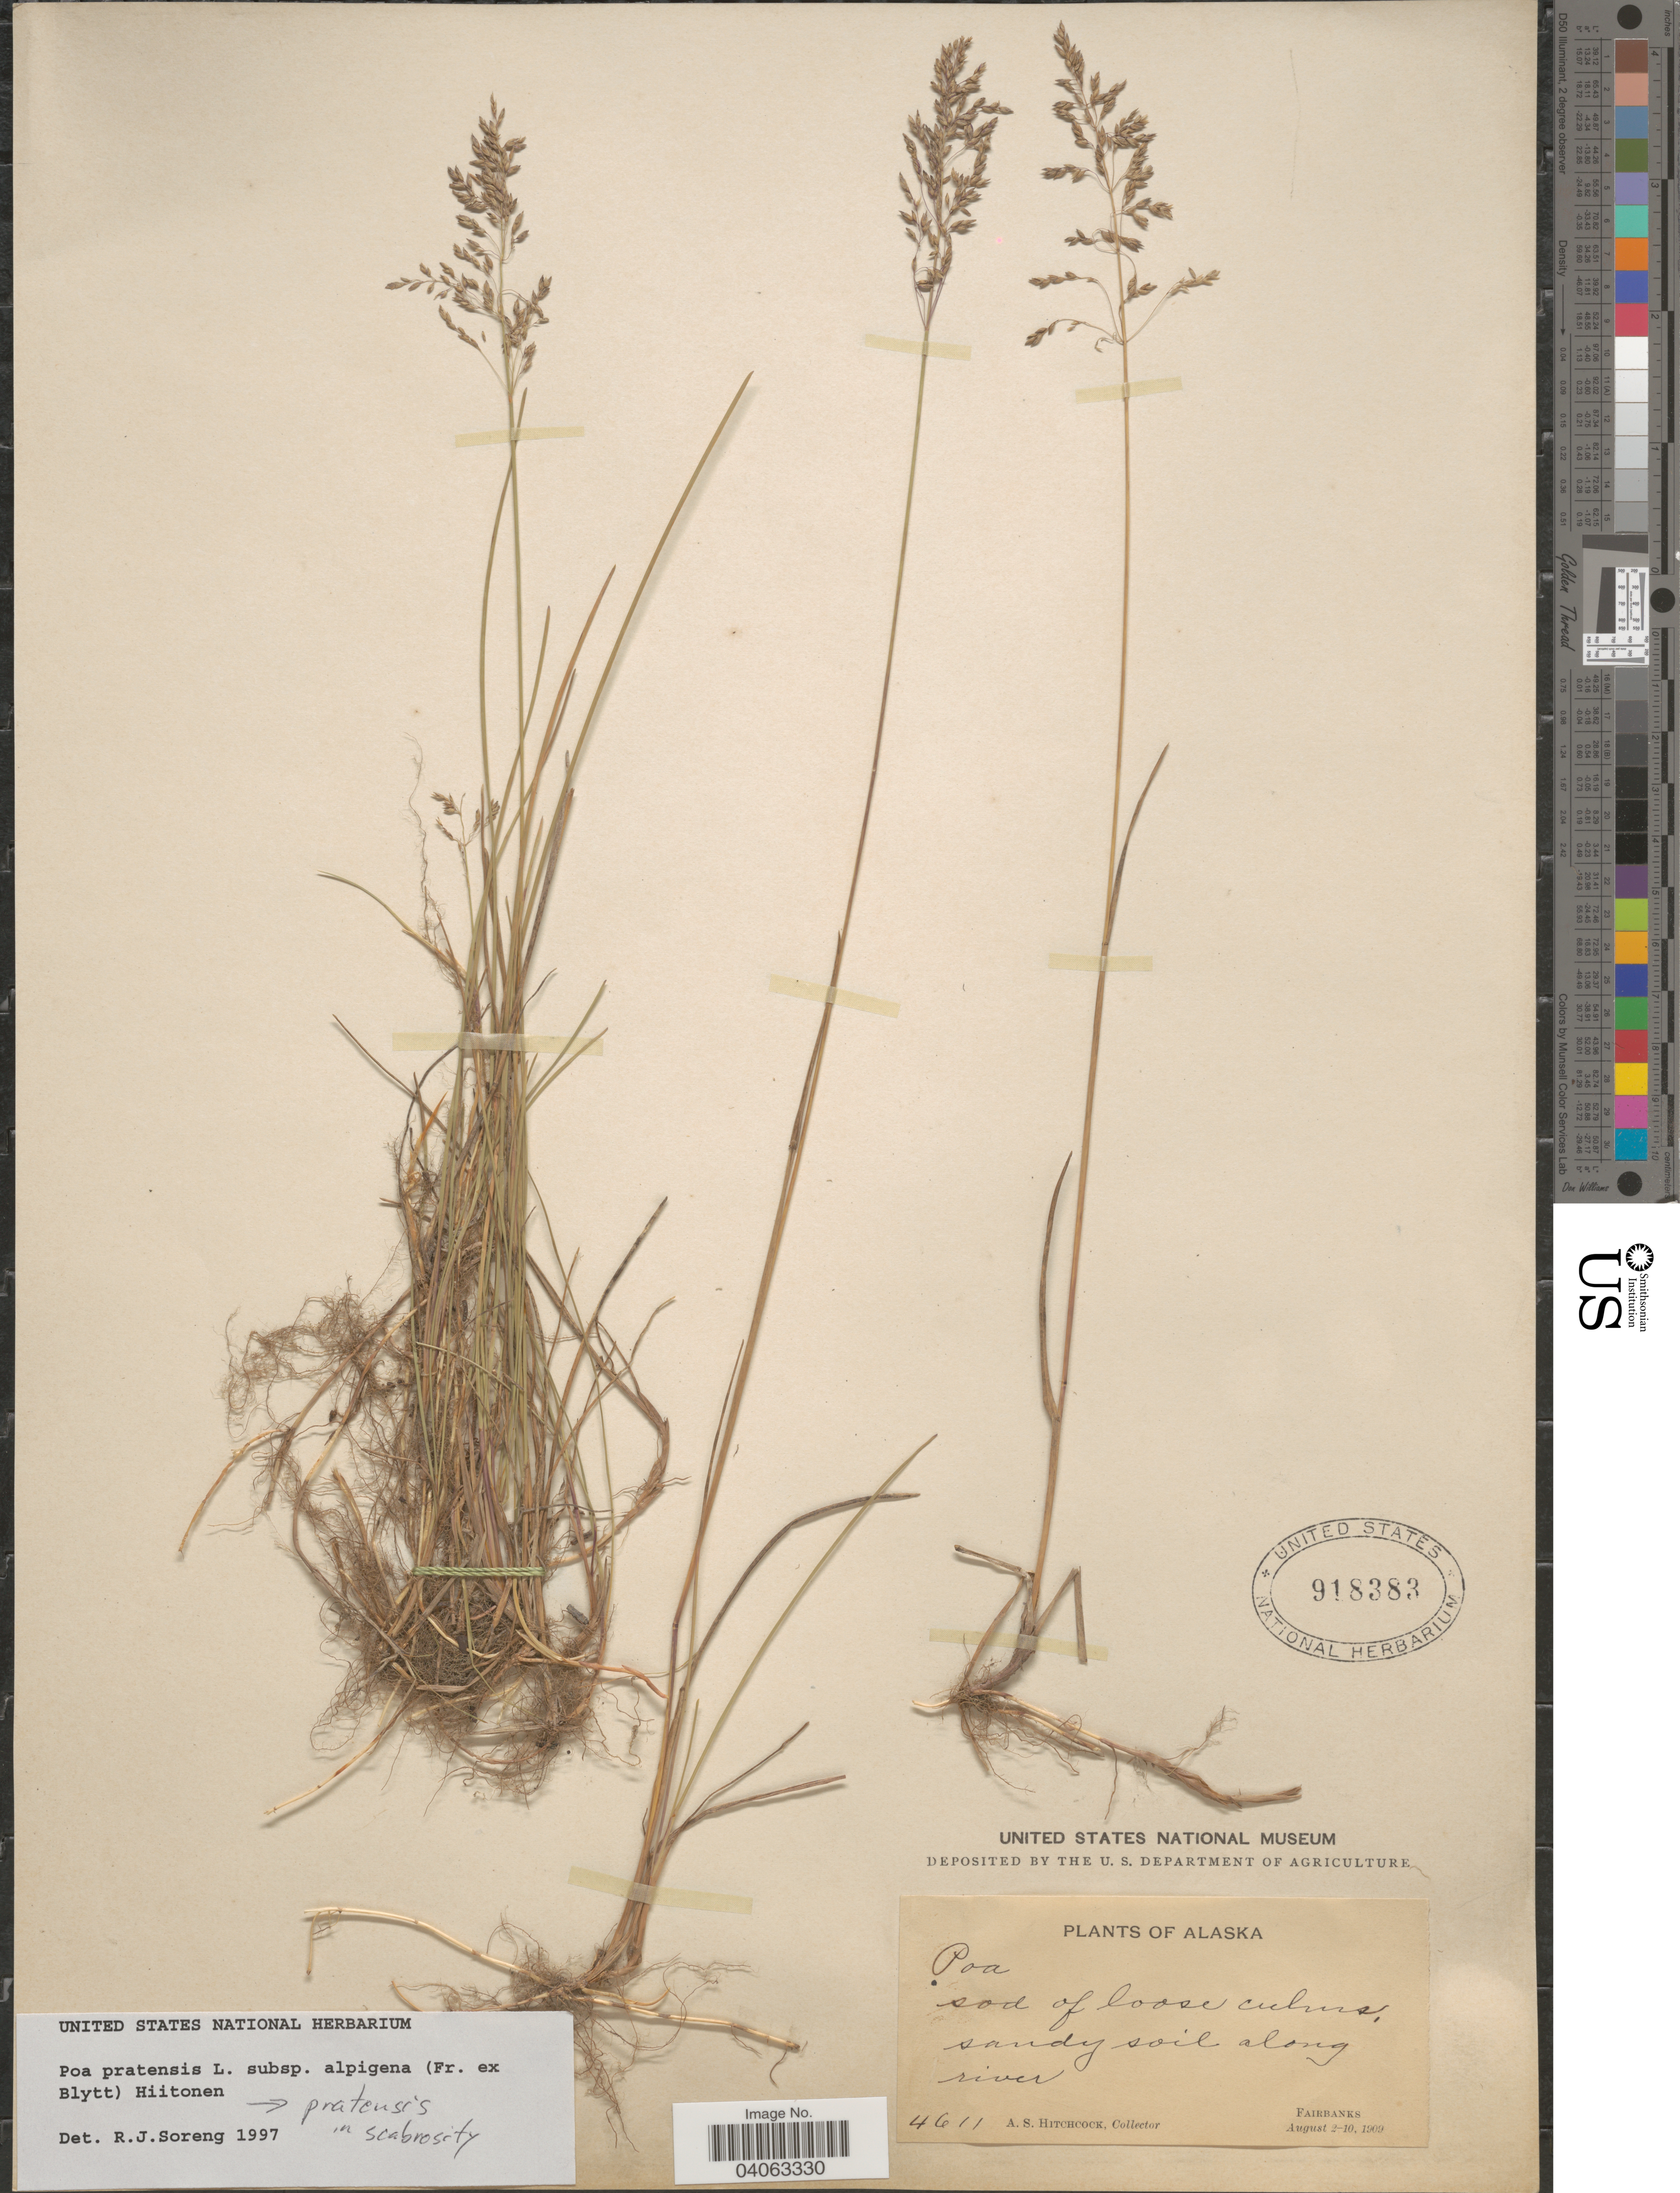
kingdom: Plantae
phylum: Tracheophyta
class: Liliopsida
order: Poales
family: Poaceae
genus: Poa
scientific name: Poa pratensis subsp. alpigena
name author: (Lindm.) Hiitonen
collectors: A. S. Hitchcock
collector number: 4611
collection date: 1909-08-02/1909-08-10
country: United States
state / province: Alaska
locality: Fairbanks.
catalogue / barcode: US 918383